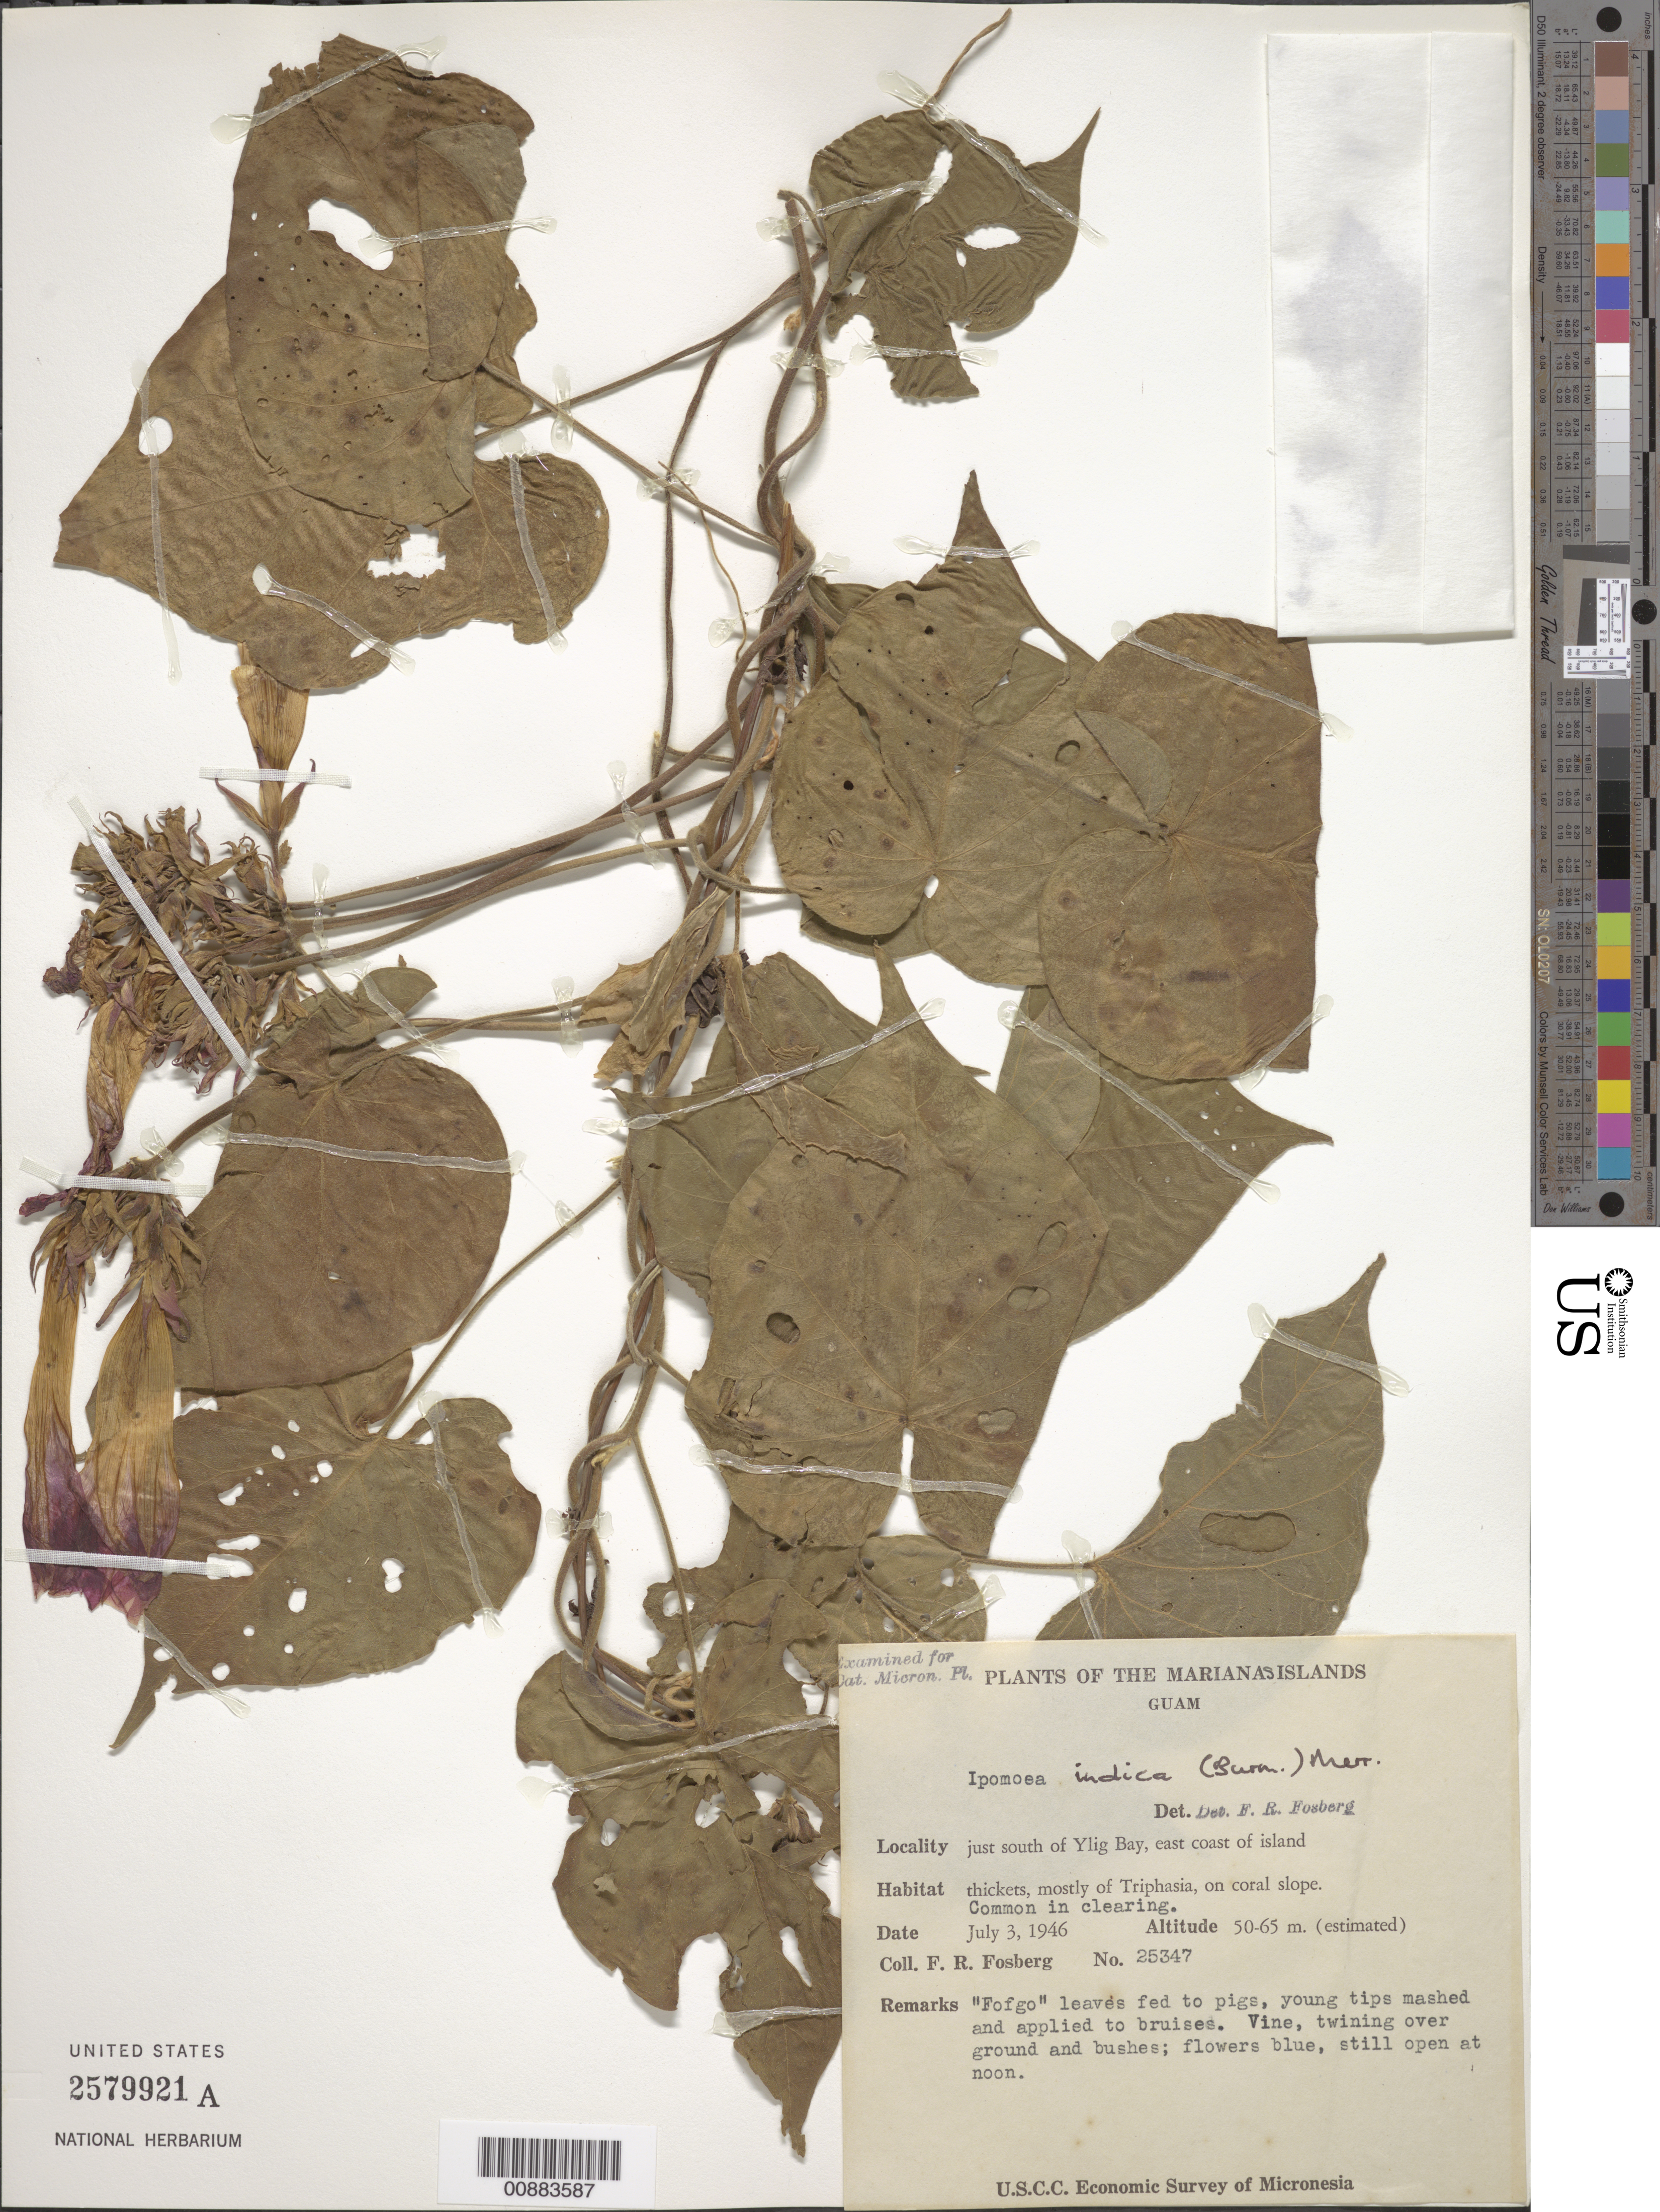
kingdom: Plantae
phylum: Tracheophyta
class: Magnoliopsida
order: Solanales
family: Convolvulaceae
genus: Ipomoea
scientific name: Ipomoea indica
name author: (Burm.) Merr.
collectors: F. R. Fosberg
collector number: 25347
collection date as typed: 03 Jul 1946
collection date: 1946-07-03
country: Guam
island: Guam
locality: just south of Ylig Bay, E coast of island.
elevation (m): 50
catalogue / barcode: US 2579921A